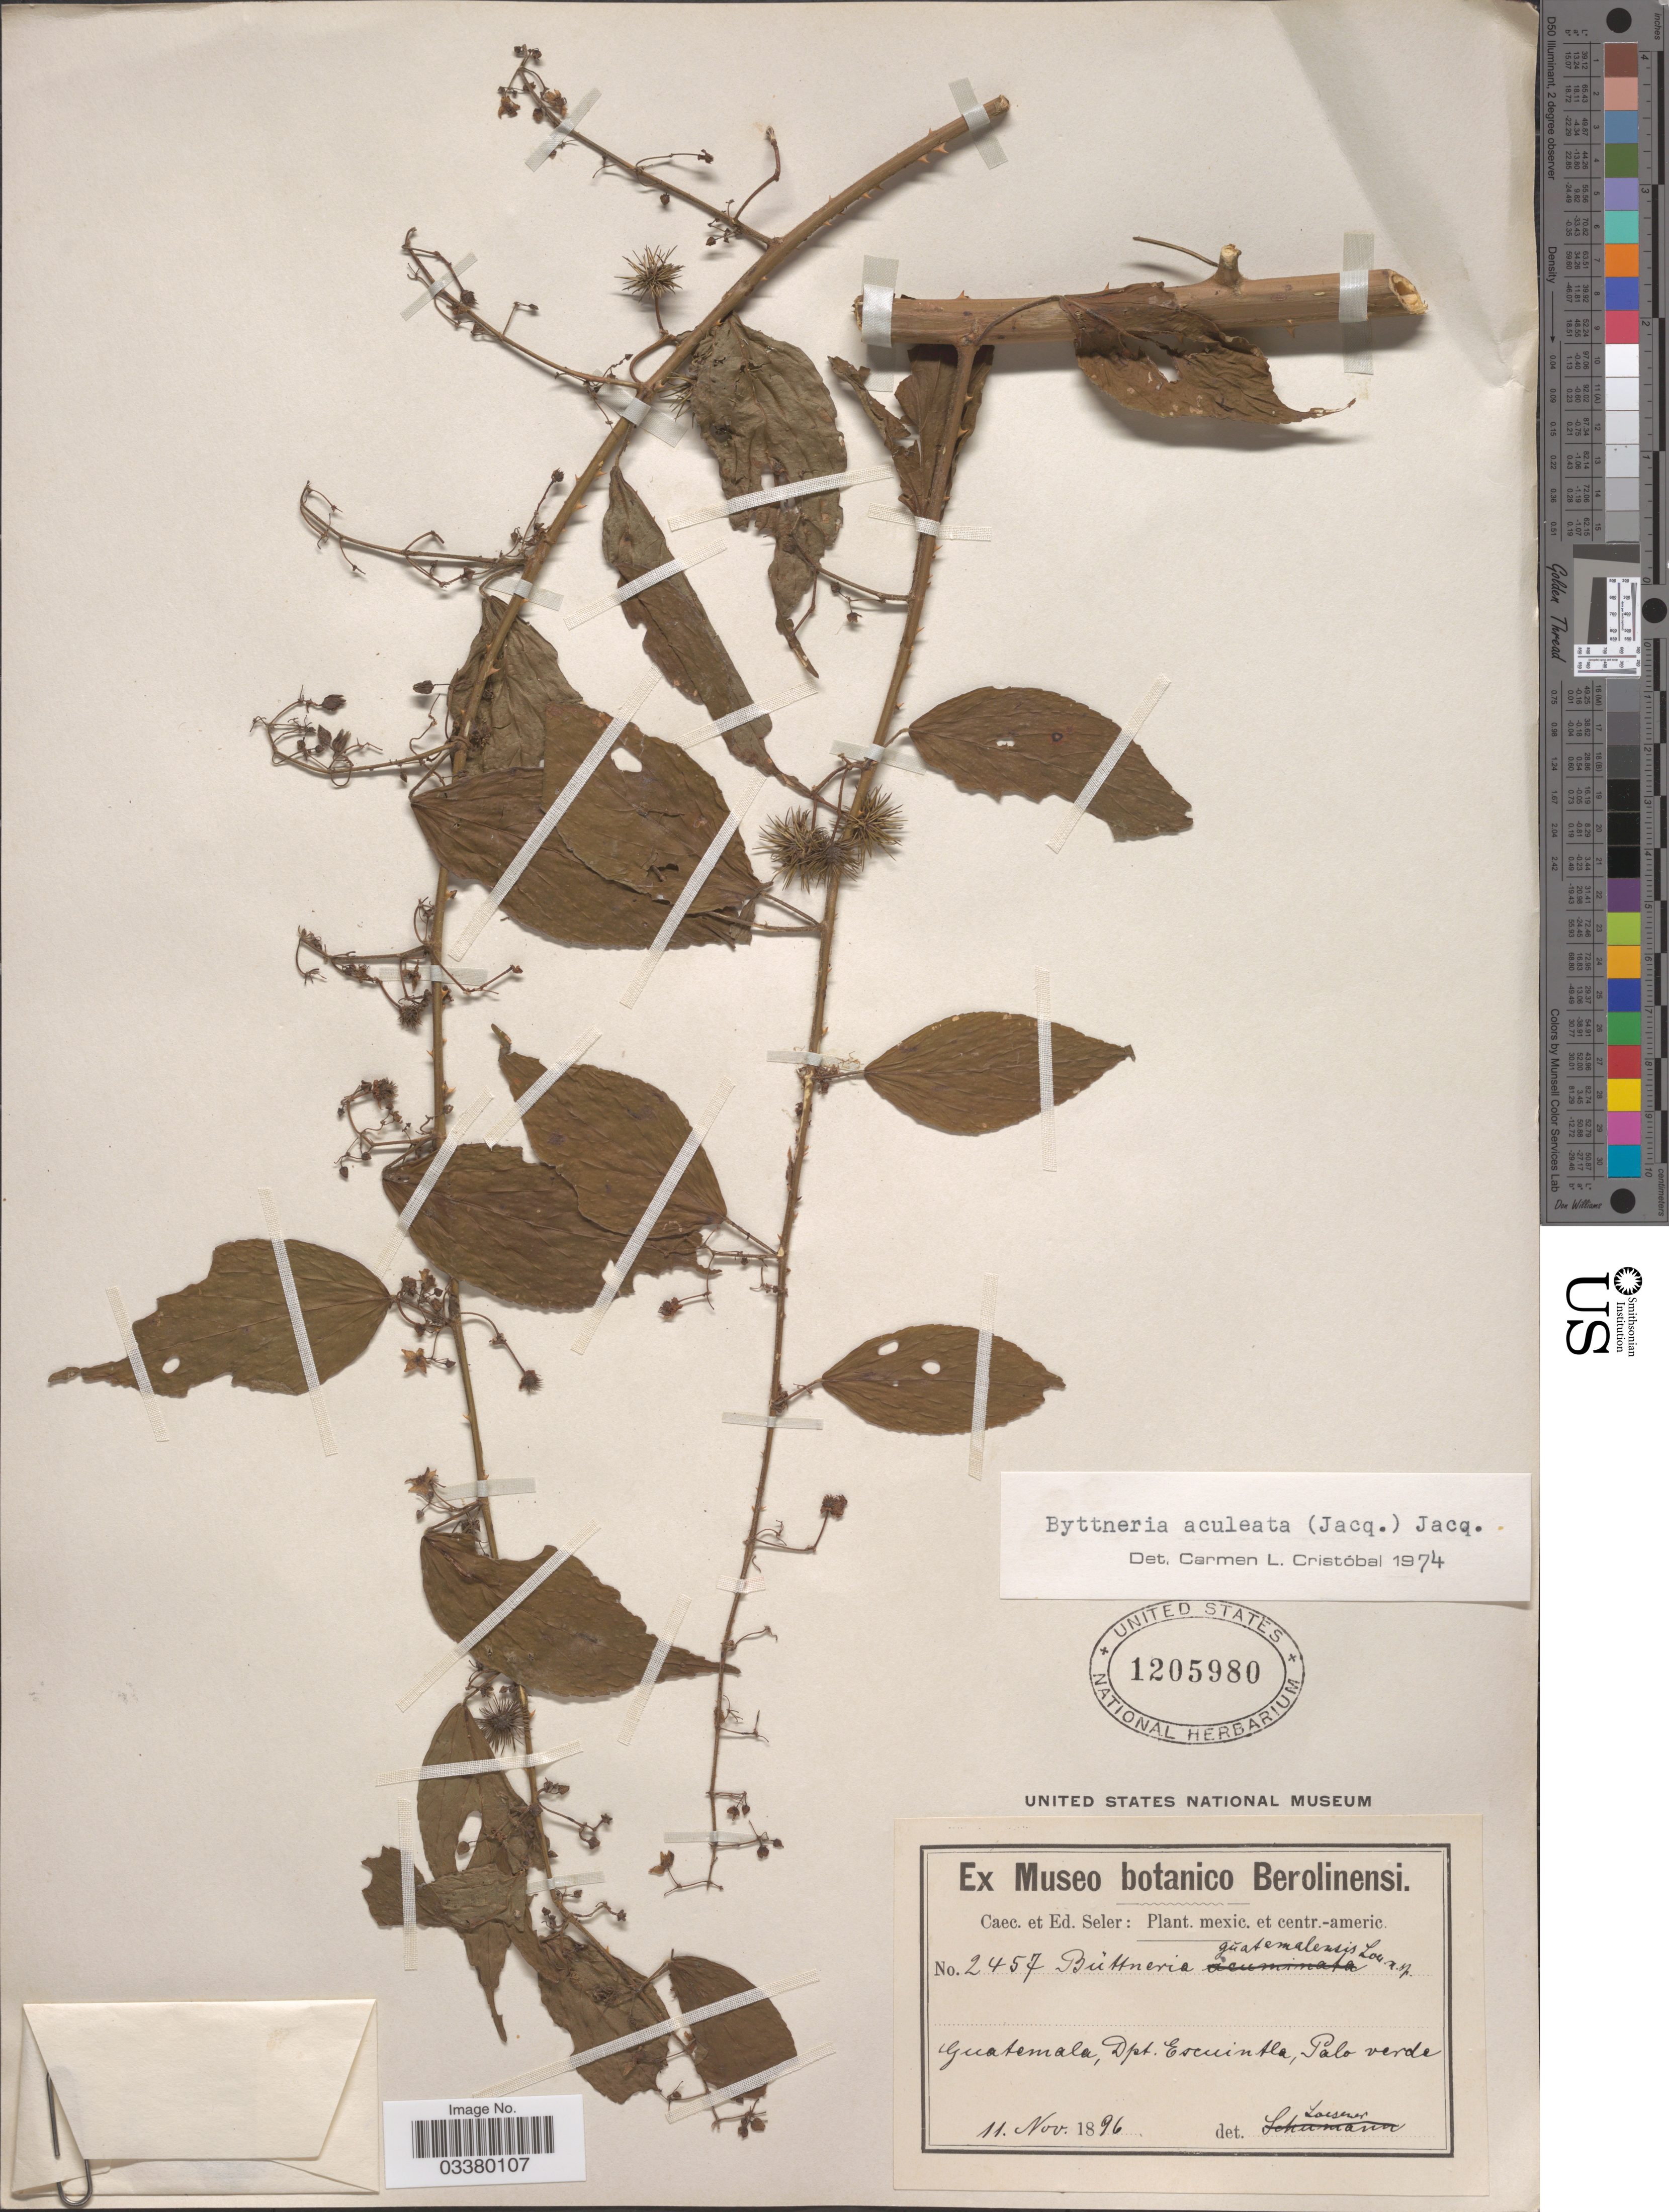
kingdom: Plantae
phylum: Tracheophyta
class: Magnoliopsida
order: Malvales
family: Malvaceae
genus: Byttneria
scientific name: Byttneria aculeata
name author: (Jacq.) Jacq.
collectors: C. Seler & E. G. Seler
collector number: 2457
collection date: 1896-11-11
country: Guatemala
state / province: Escuintla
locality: Dpt. Escuintla, Palo Verde.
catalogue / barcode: US 1205980